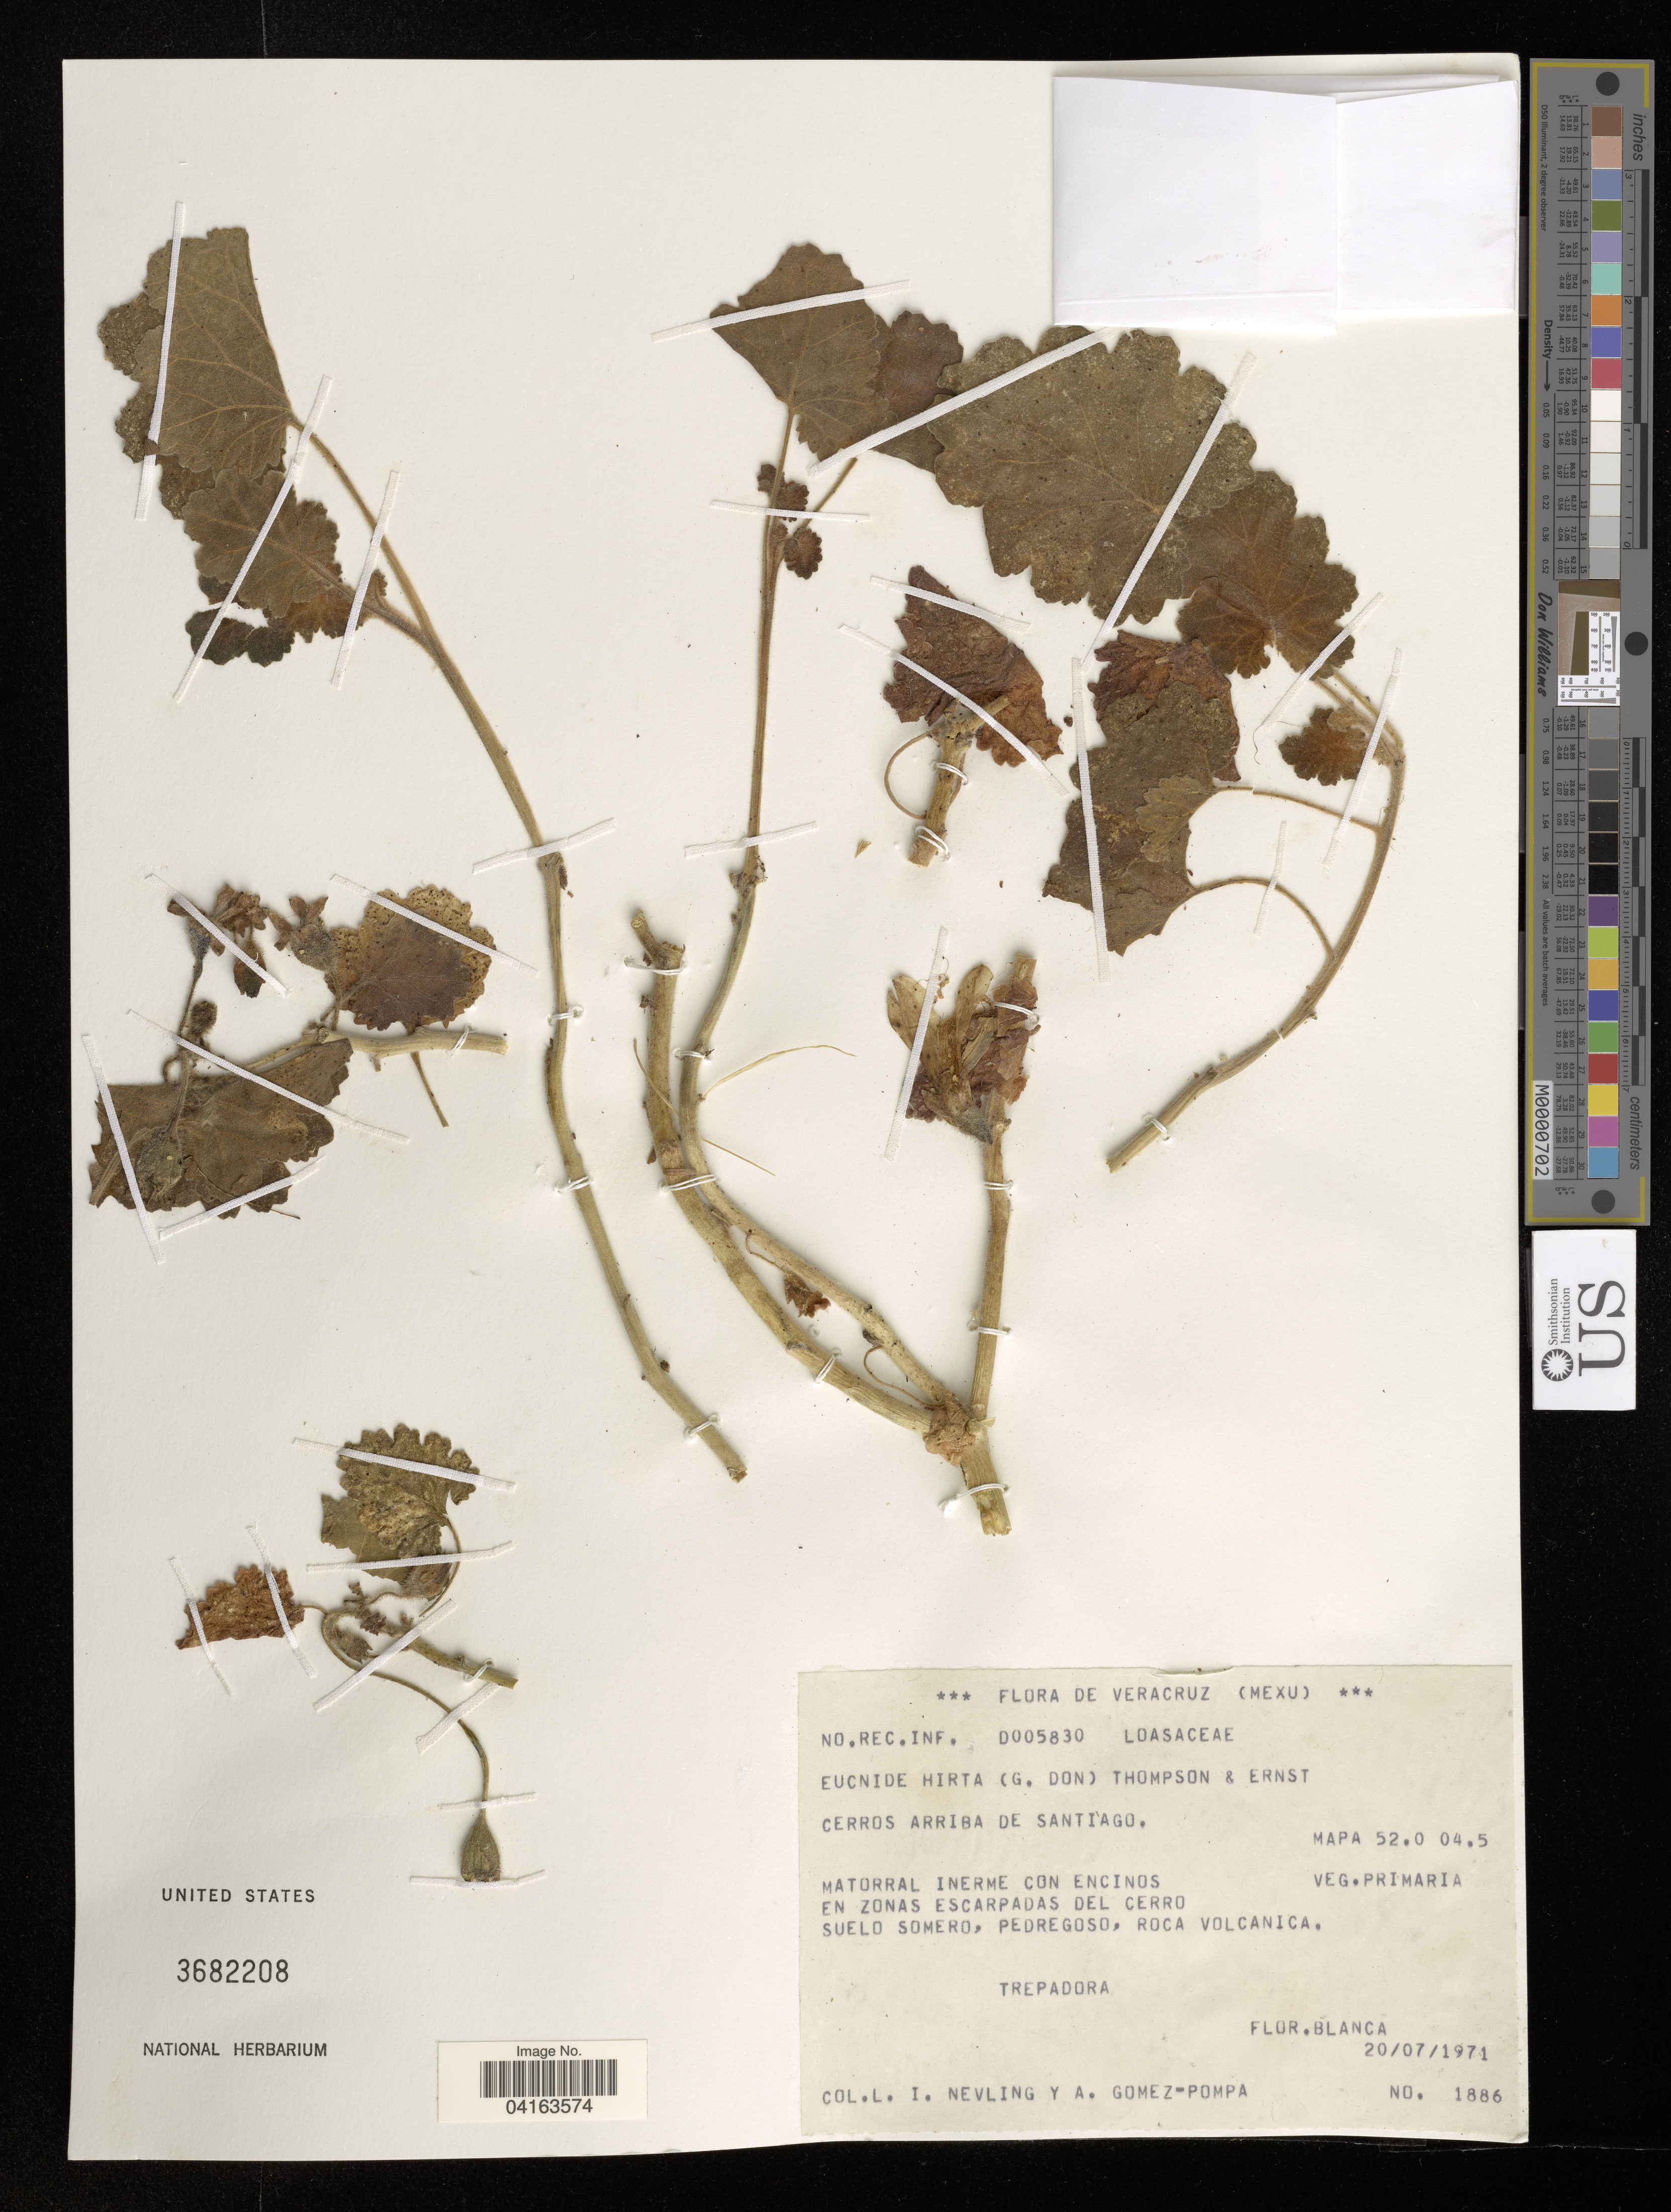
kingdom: Plantae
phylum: Tracheophyta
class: Magnoliopsida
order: Cornales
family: Loasaceae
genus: Eucnide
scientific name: Eucnide hirta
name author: (G. Don) H.J. Thomps. & W.R. Ernst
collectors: L. Nevling & A. Gómez Pompa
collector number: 1886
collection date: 1971-07-20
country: Mexico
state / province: Veracruz Llave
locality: Cerros Arriba de Santiago.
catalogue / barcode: US 3682208